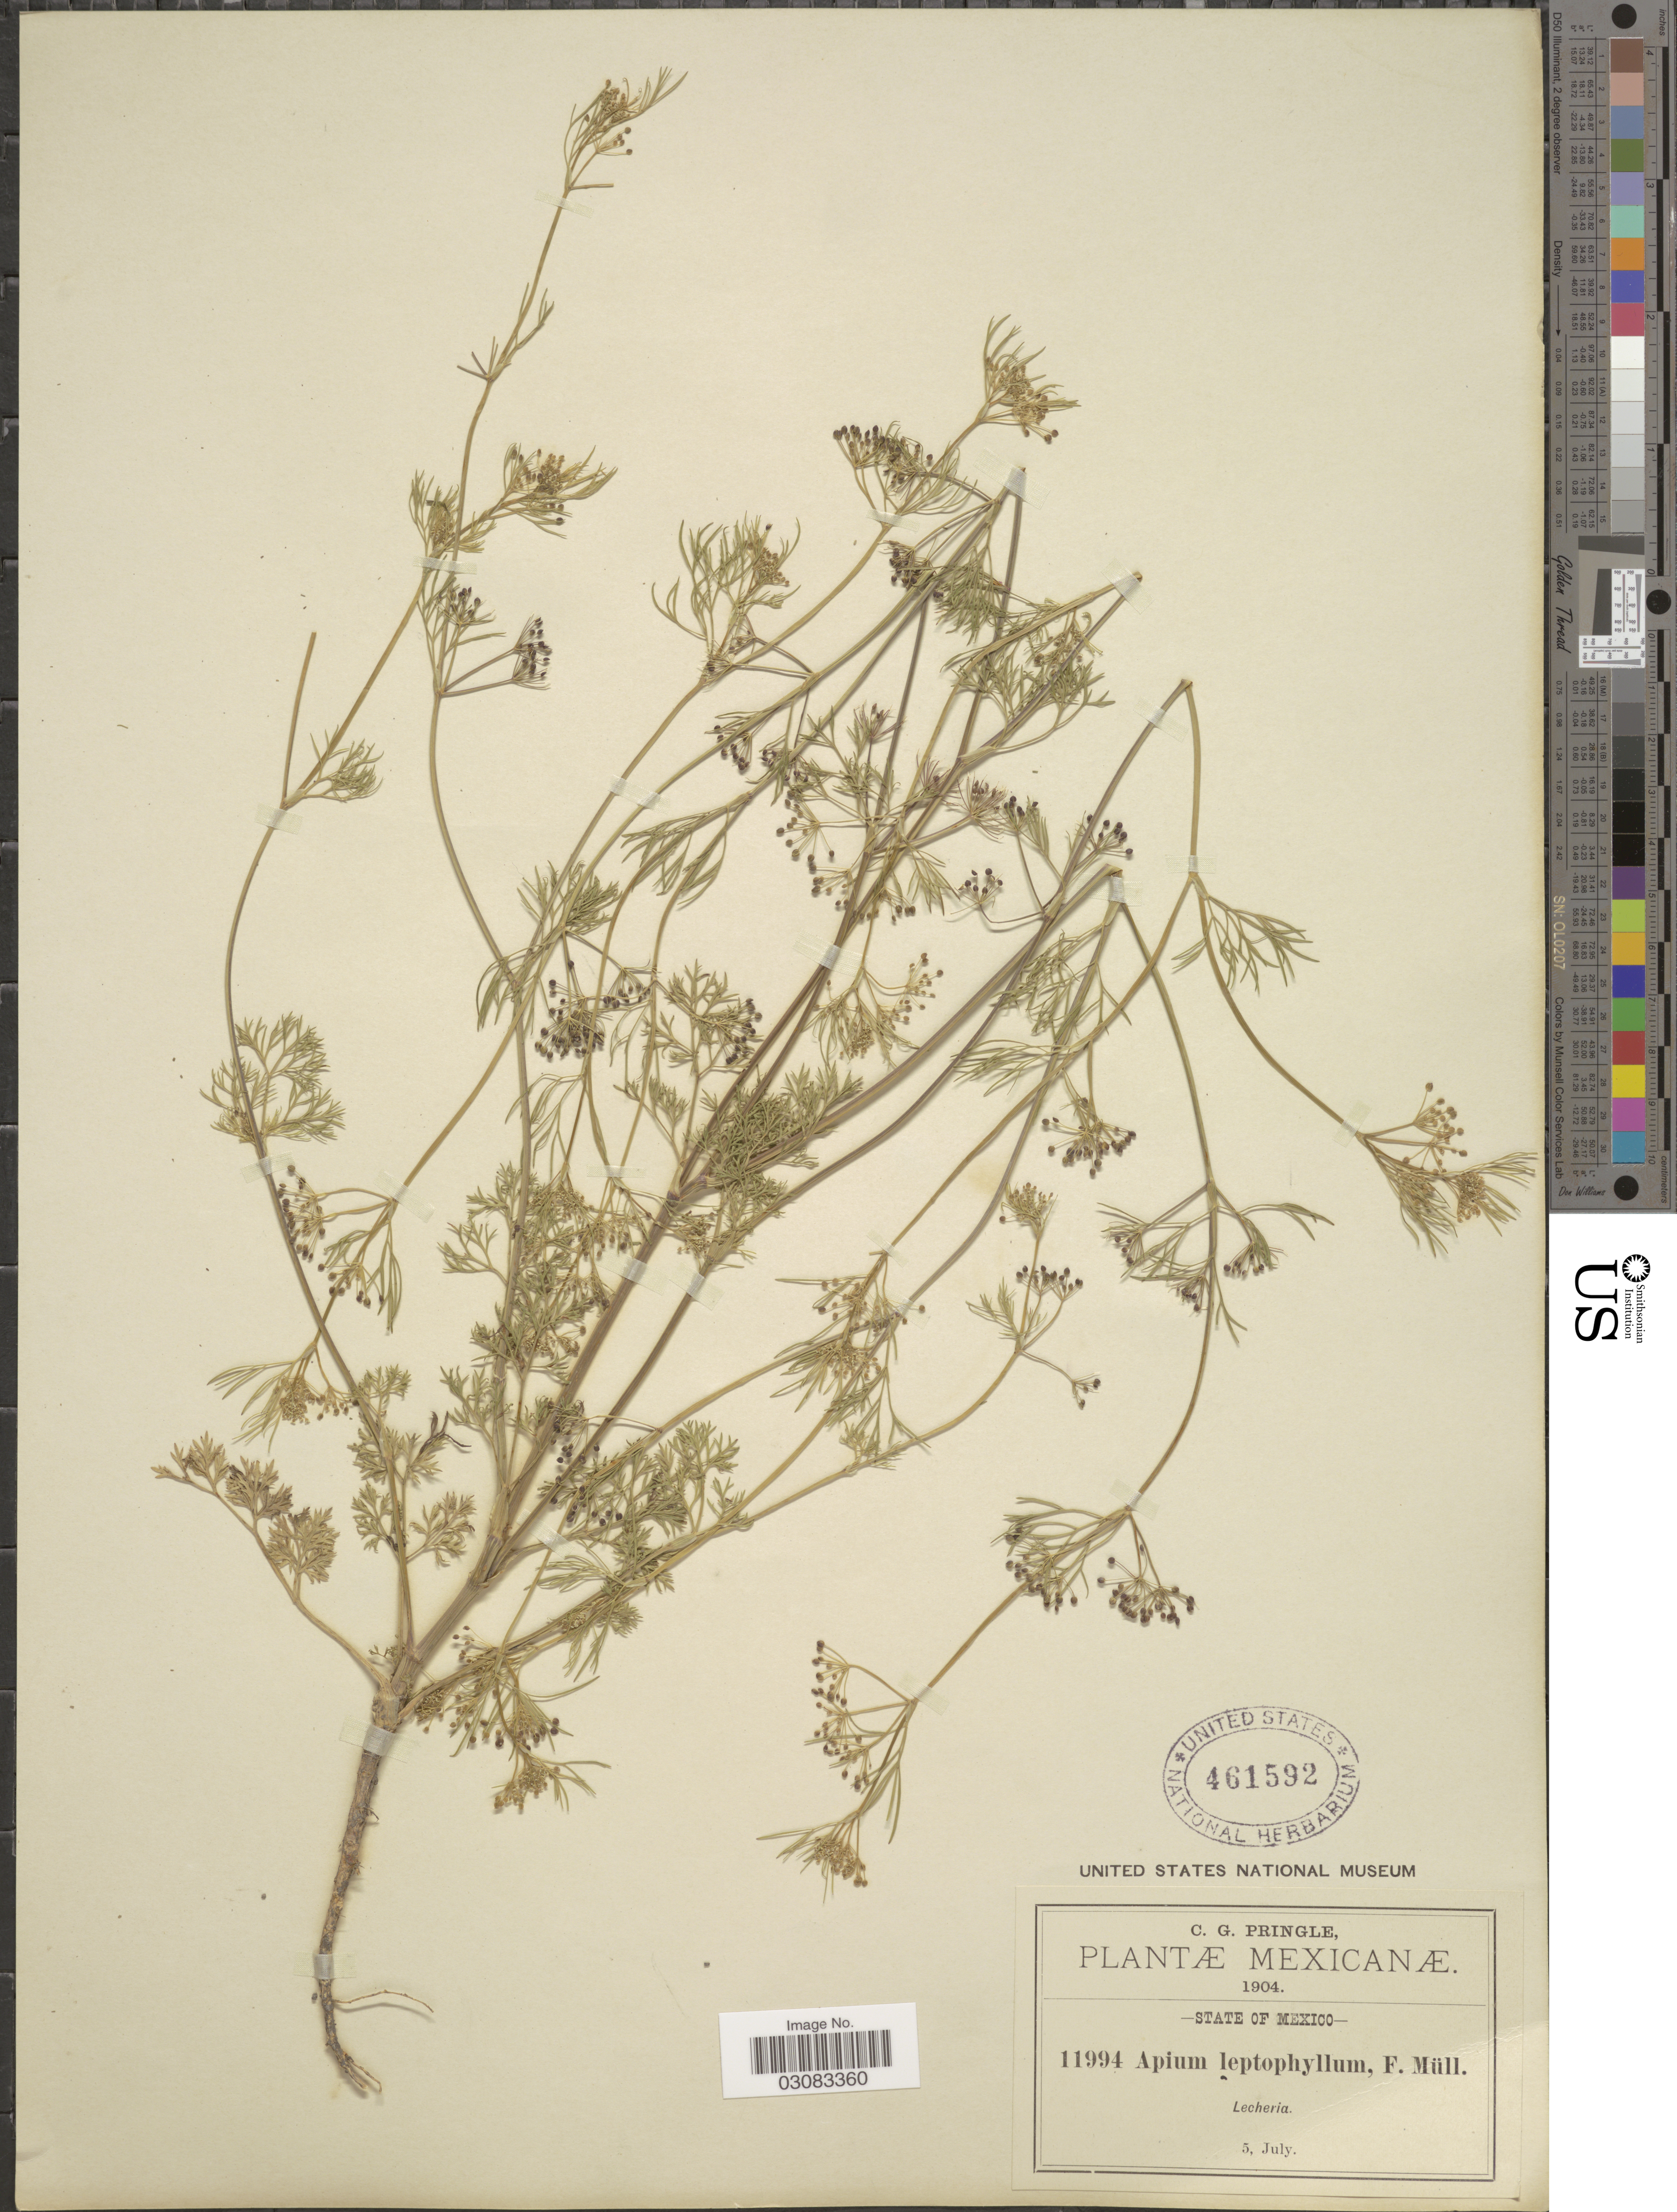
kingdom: Plantae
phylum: Tracheophyta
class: Magnoliopsida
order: Apiales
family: Apiaceae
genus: Cyclospermum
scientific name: Cyclospermum leptophyllum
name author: (Pers.) Sprague ex Britton & P. Wilson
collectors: C. G. Pringle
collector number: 11994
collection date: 1904-07-05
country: Mexico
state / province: México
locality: Lecheria.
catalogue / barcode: US 461592